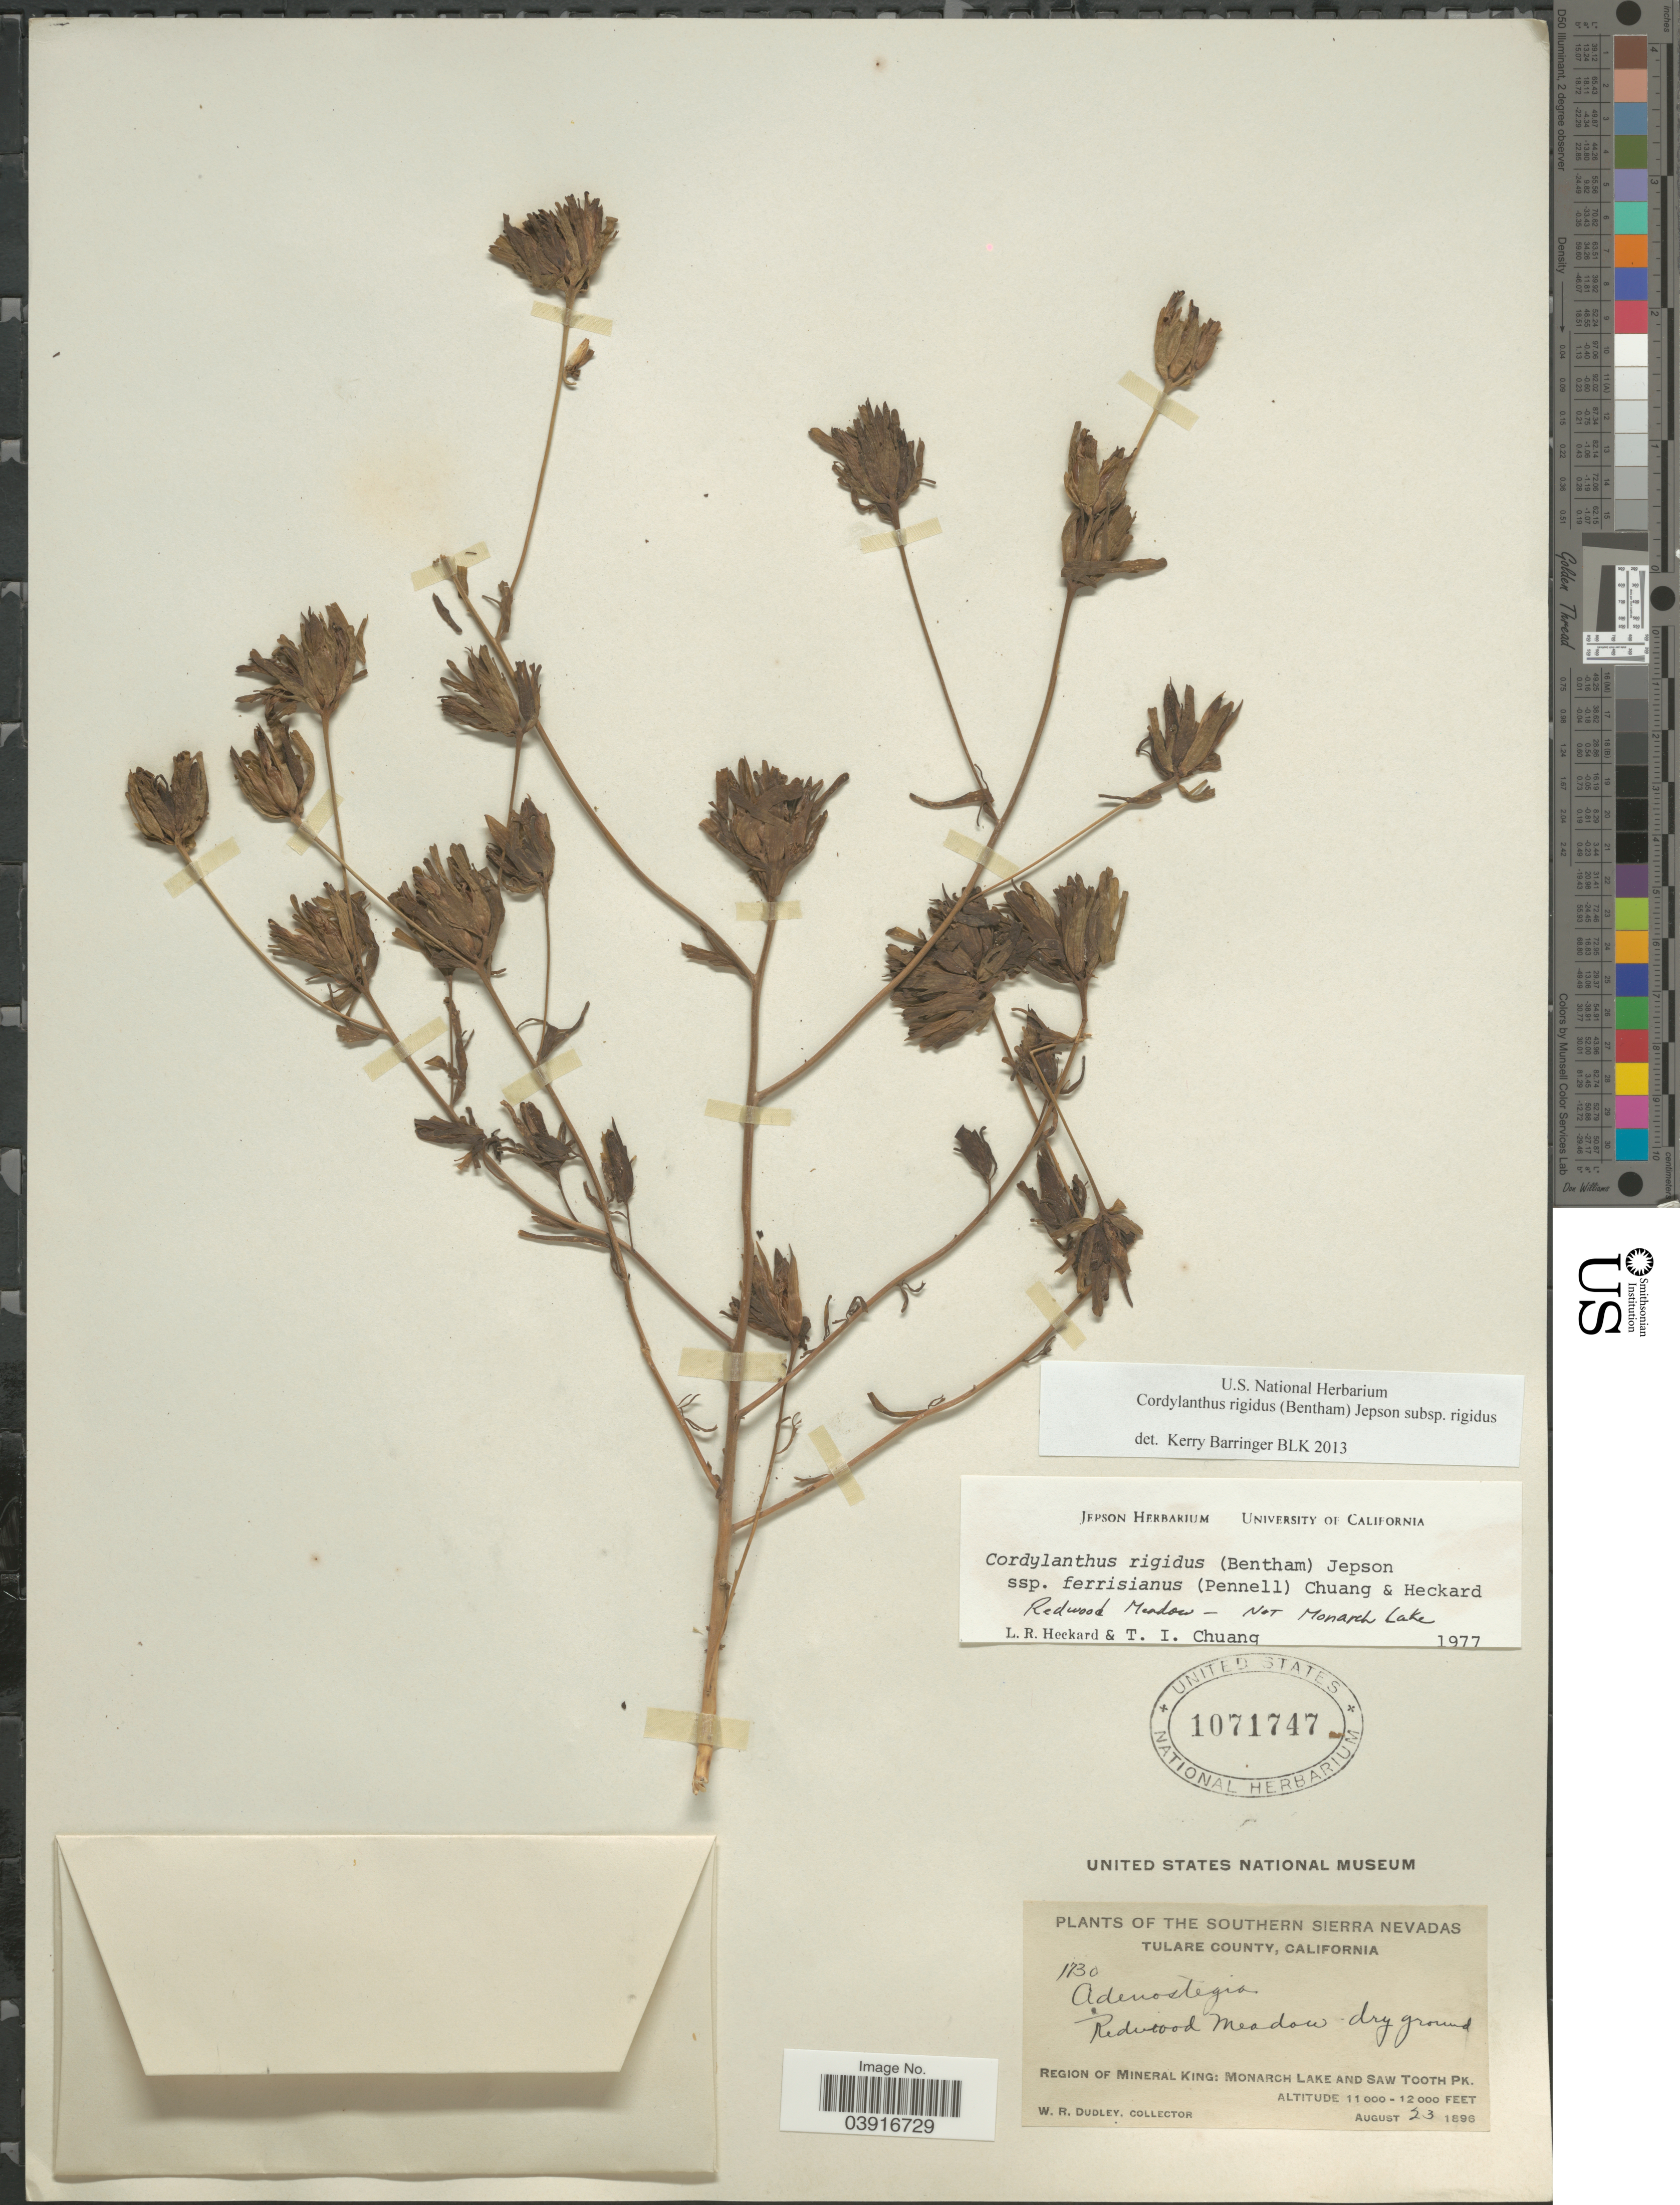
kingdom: Plantae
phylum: Tracheophyta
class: Magnoliopsida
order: Lamiales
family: Orobanchaceae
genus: Cordylanthus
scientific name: Cordylanthus rigidus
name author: (Benth.) Jeps.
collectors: W. Dudley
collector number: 1730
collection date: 1896-08-23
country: United States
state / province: California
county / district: Tulare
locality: The Southern Sierra Nevadas. Tulare County. Redwood Meadow-dry ground. Region of Mineral King: Monarch Lake and Saw Tooth Pk.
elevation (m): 3353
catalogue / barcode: US 1071747